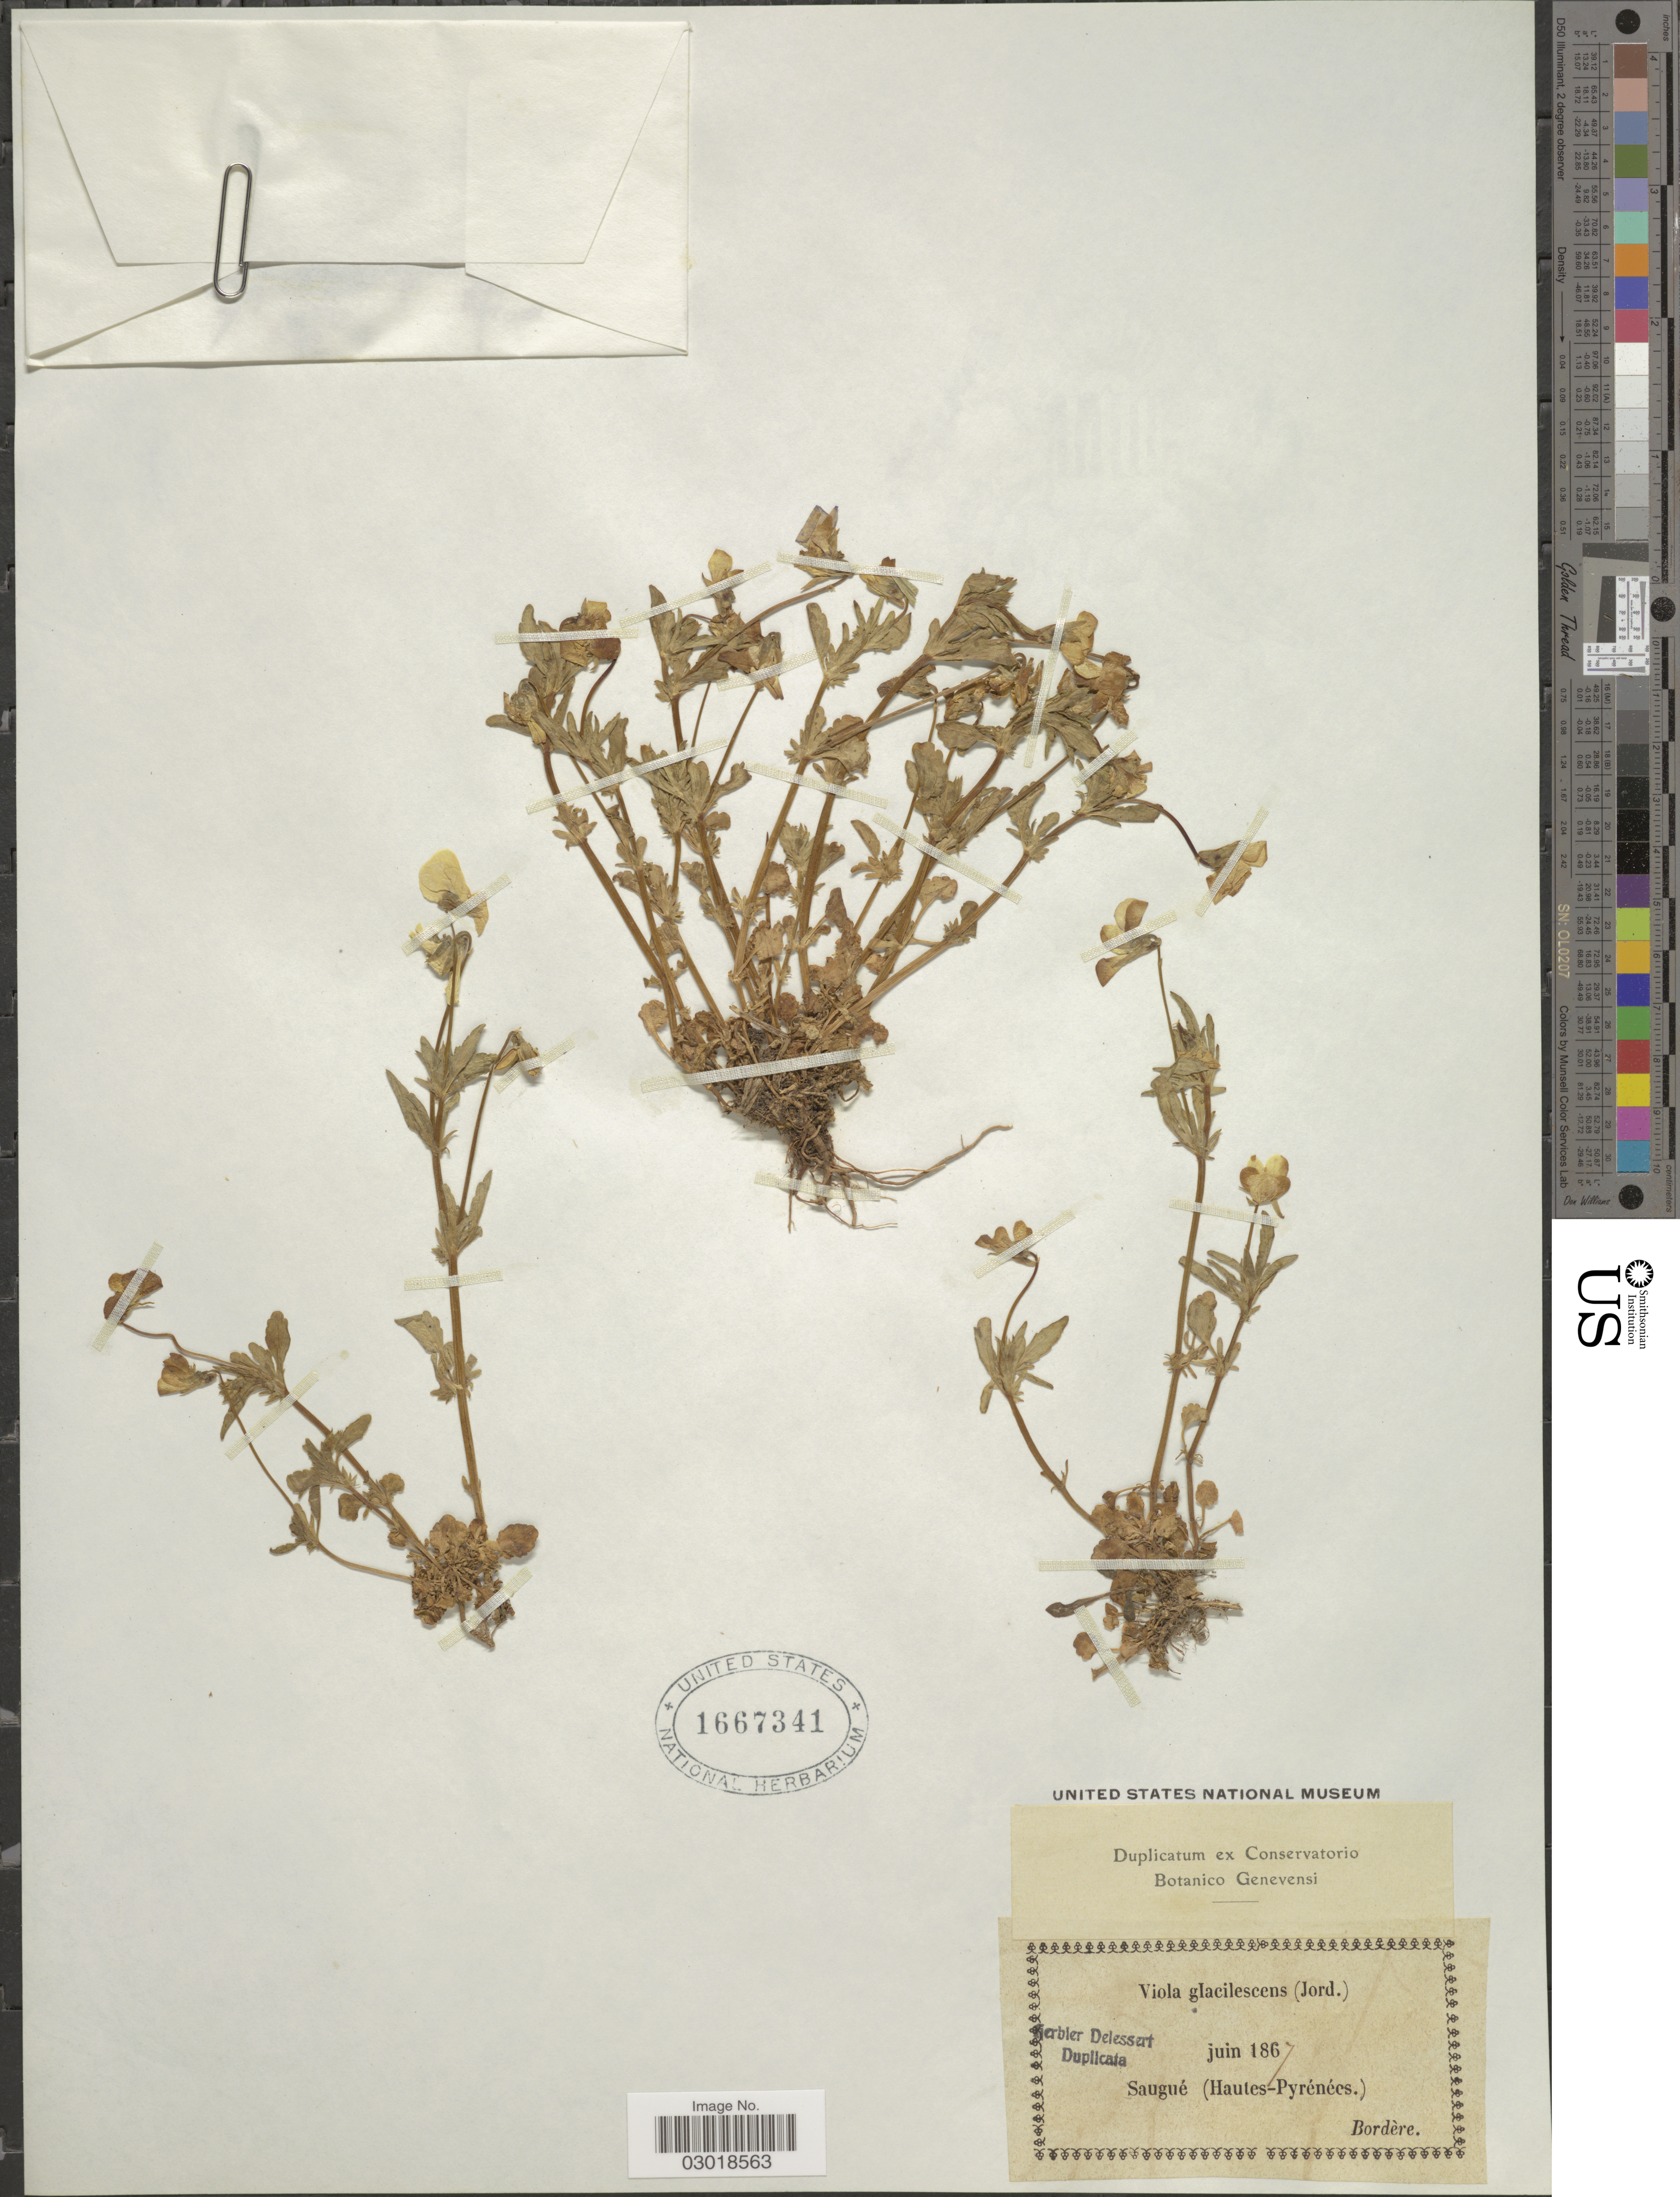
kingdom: Plantae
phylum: Tracheophyta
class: Magnoliopsida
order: Malpighiales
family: Violaceae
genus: Viola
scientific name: Viola gracilescens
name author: Jord.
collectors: -. Bordère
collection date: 1867-06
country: France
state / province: Occitanie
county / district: Hautes-Pyrénées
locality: Saugué (Hautes-Pyrénées).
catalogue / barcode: US 1667341